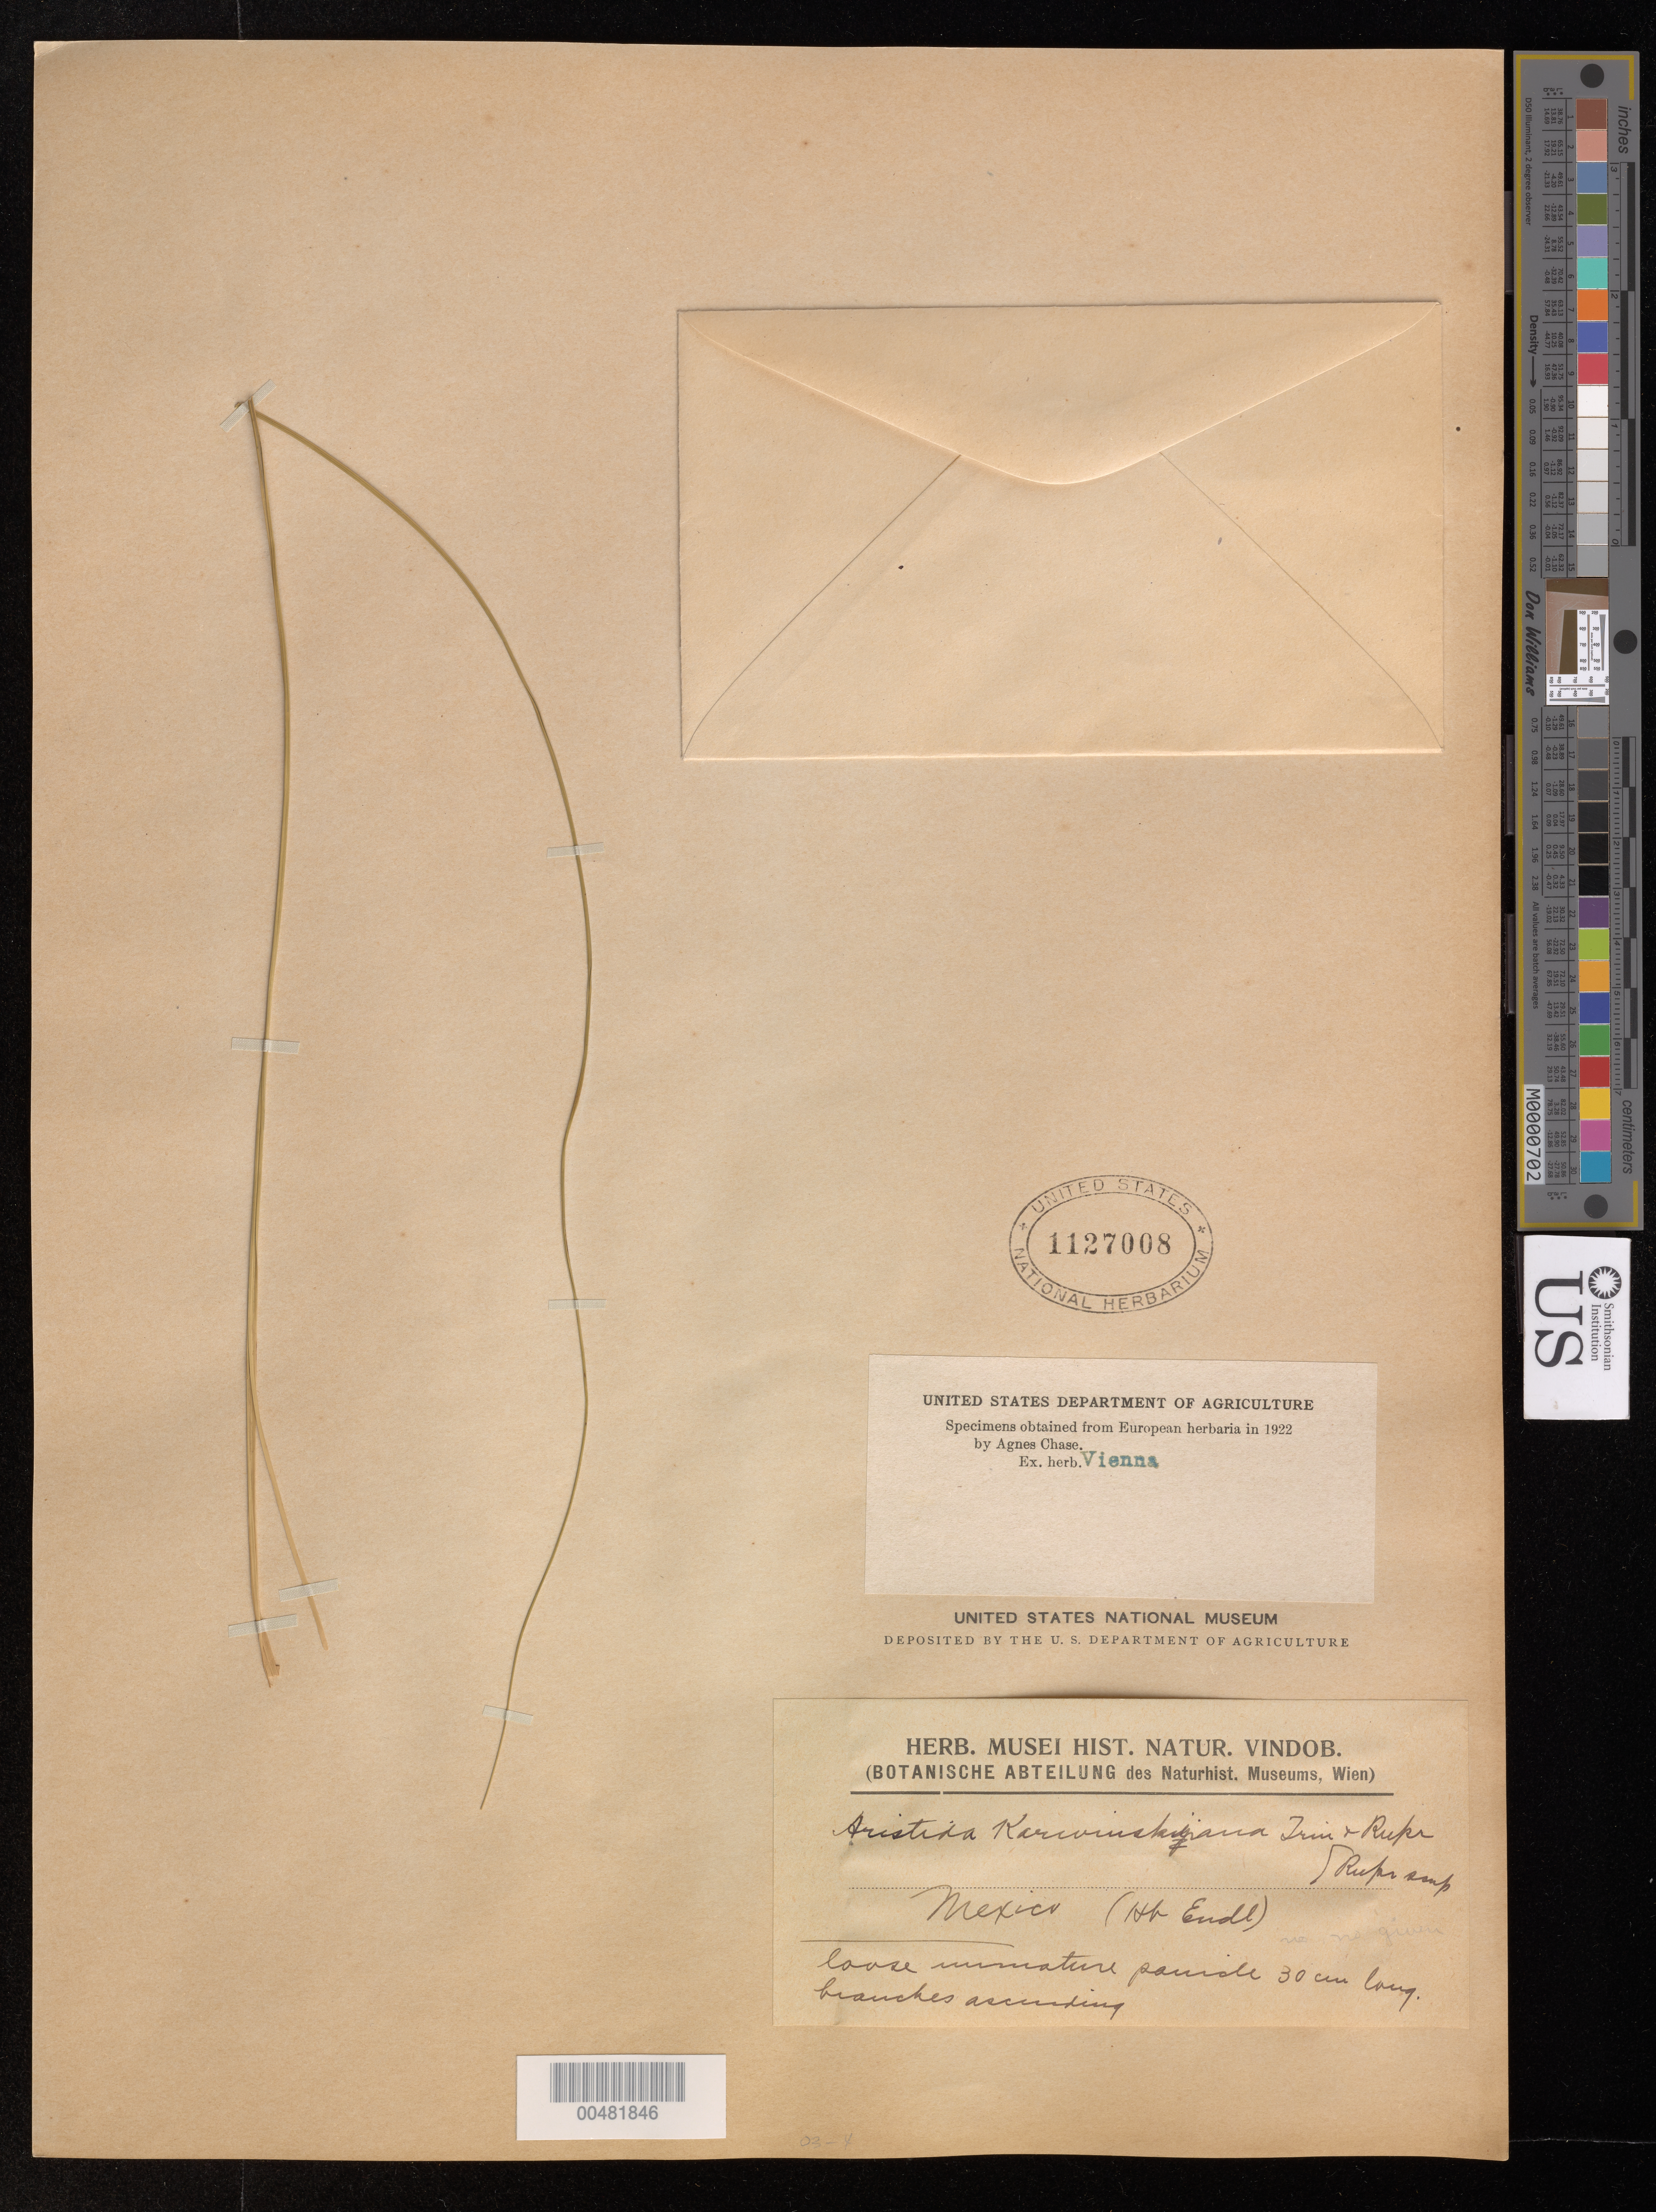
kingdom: Plantae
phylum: Tracheophyta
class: Liliopsida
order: Poales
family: Poaceae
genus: Aristida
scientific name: Aristida schiedeana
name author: Trin. & Rupr.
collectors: ex herb. Musei Hist. Natur. Vindob.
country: Mexico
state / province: Durango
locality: San Ramon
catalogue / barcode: US 1127008